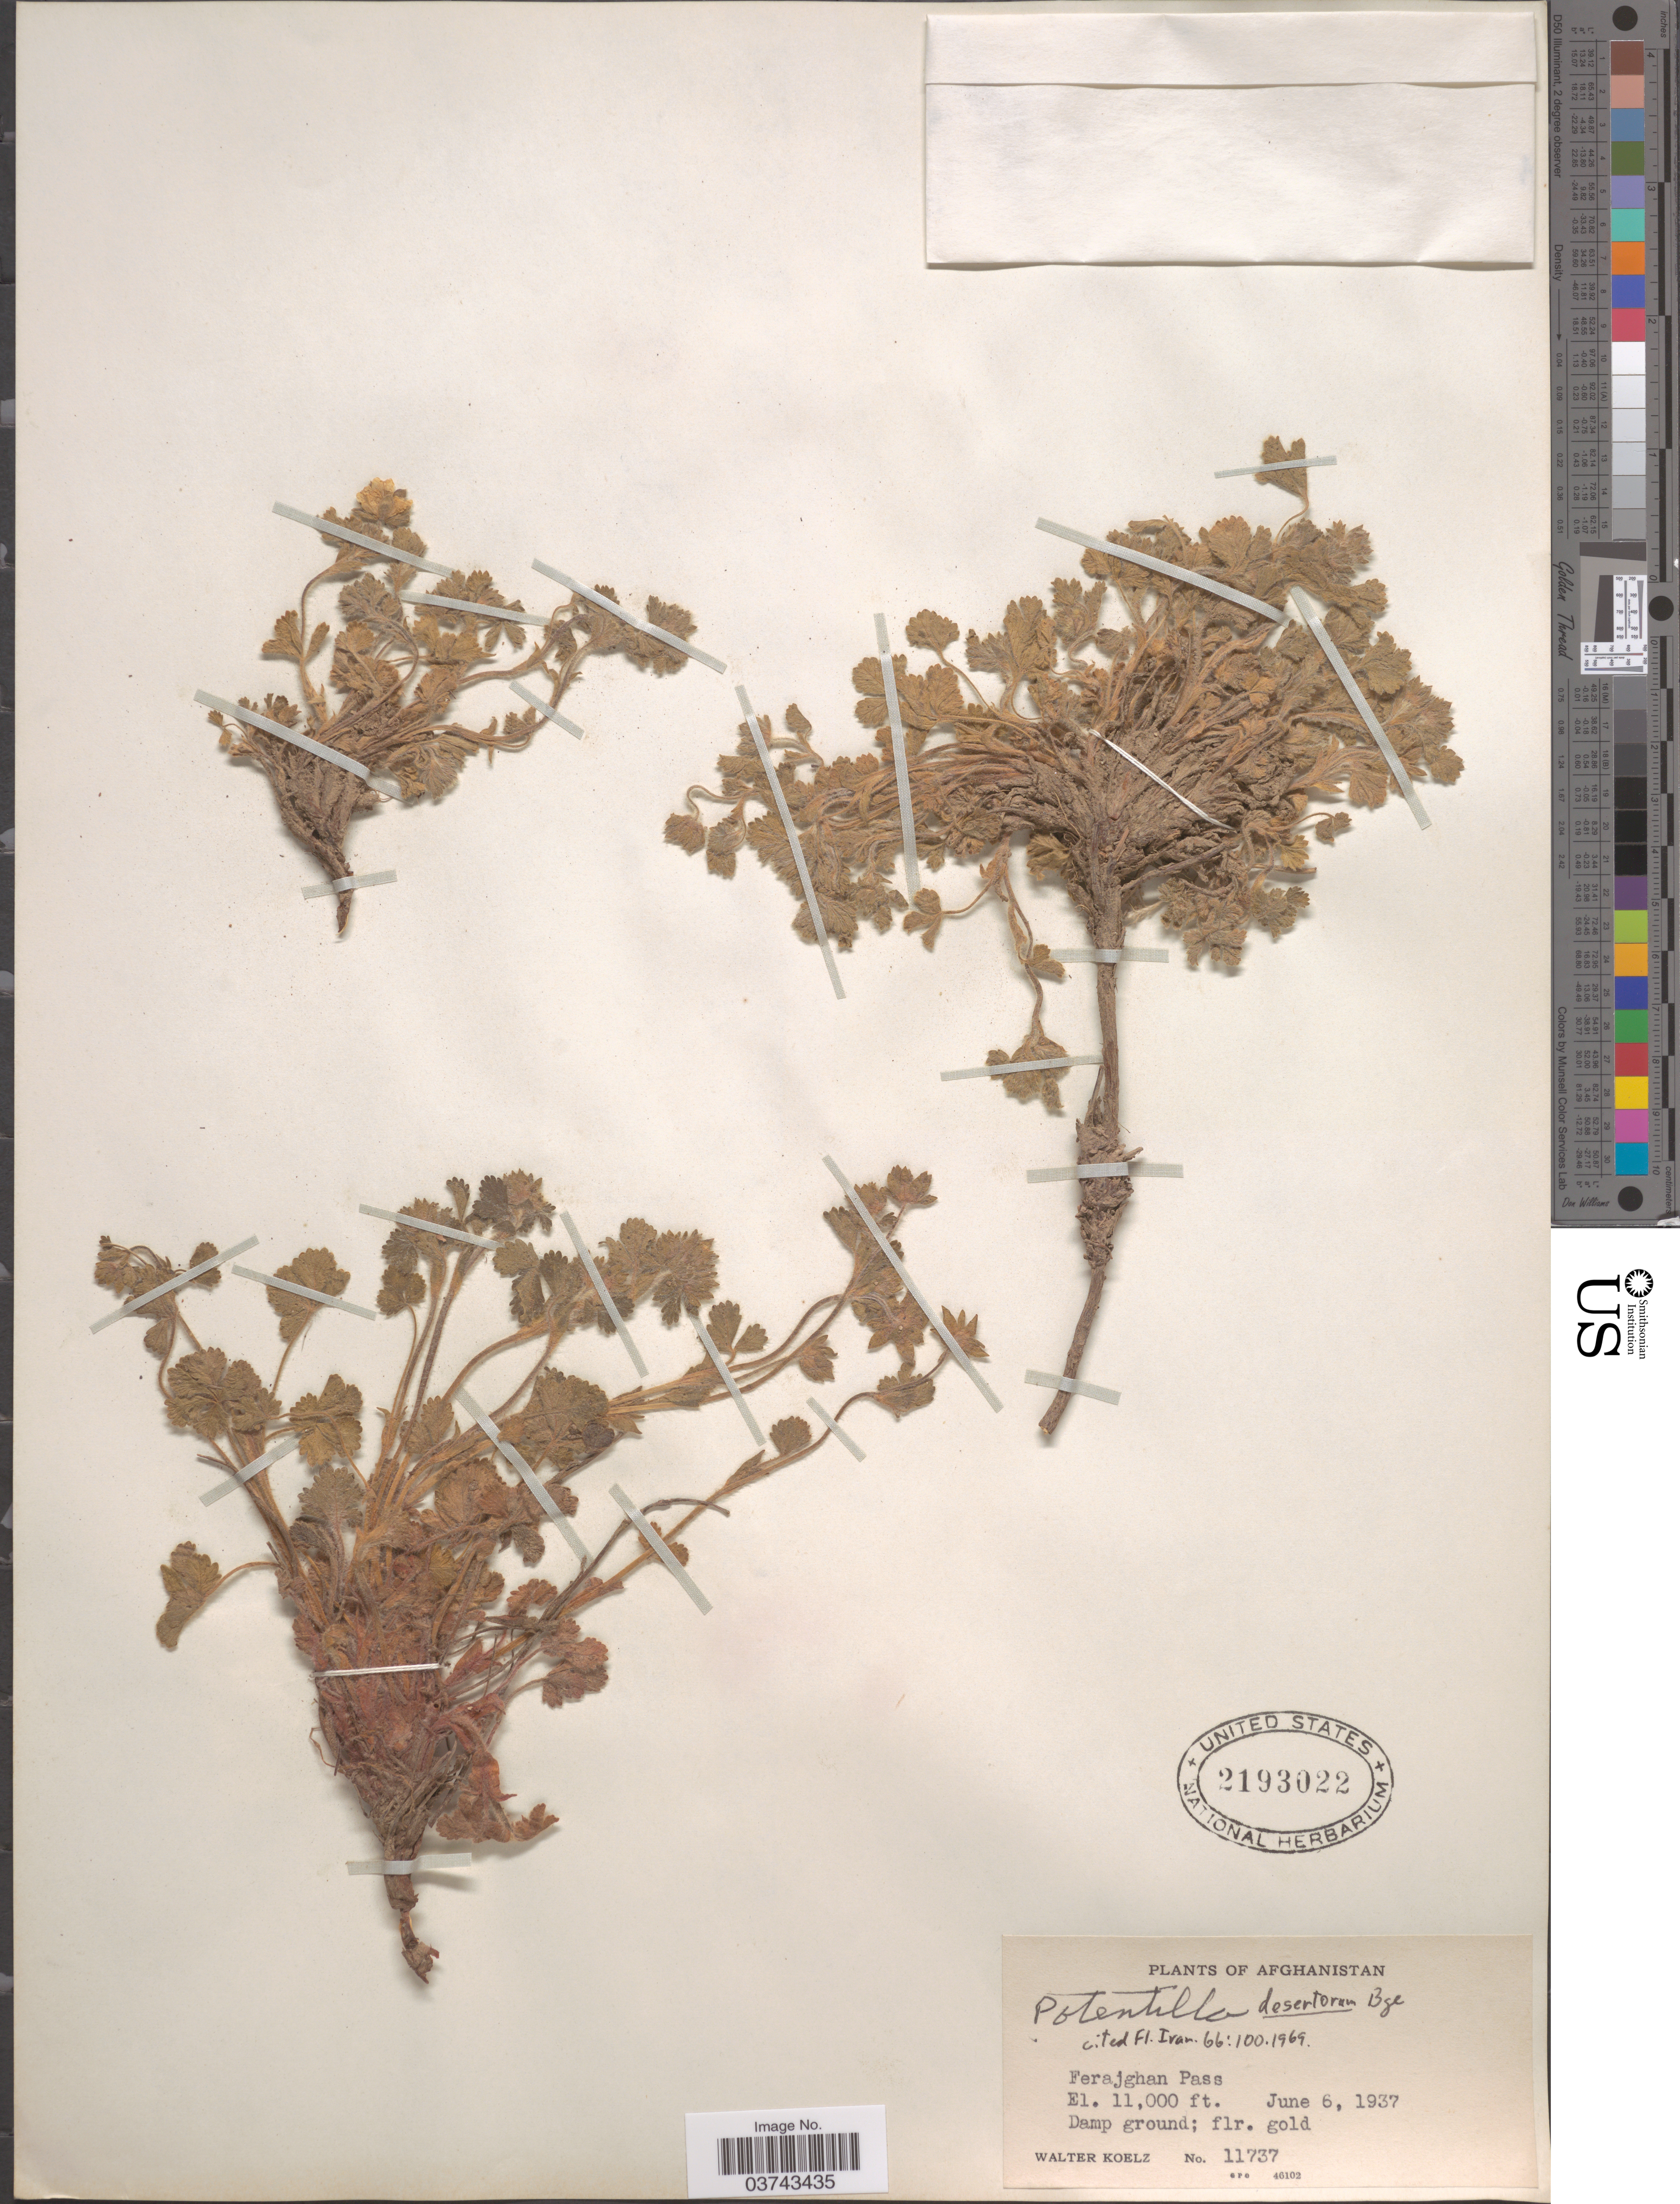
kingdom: Plantae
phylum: Tracheophyta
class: Magnoliopsida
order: Rosales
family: Rosaceae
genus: Potentilla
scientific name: Potentilla desertorum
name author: Bunge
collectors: W. N. Koelz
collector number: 11737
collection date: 1937-06-06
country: Afghanistan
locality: Ferajghan Pass.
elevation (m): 3353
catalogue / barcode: US 2193022